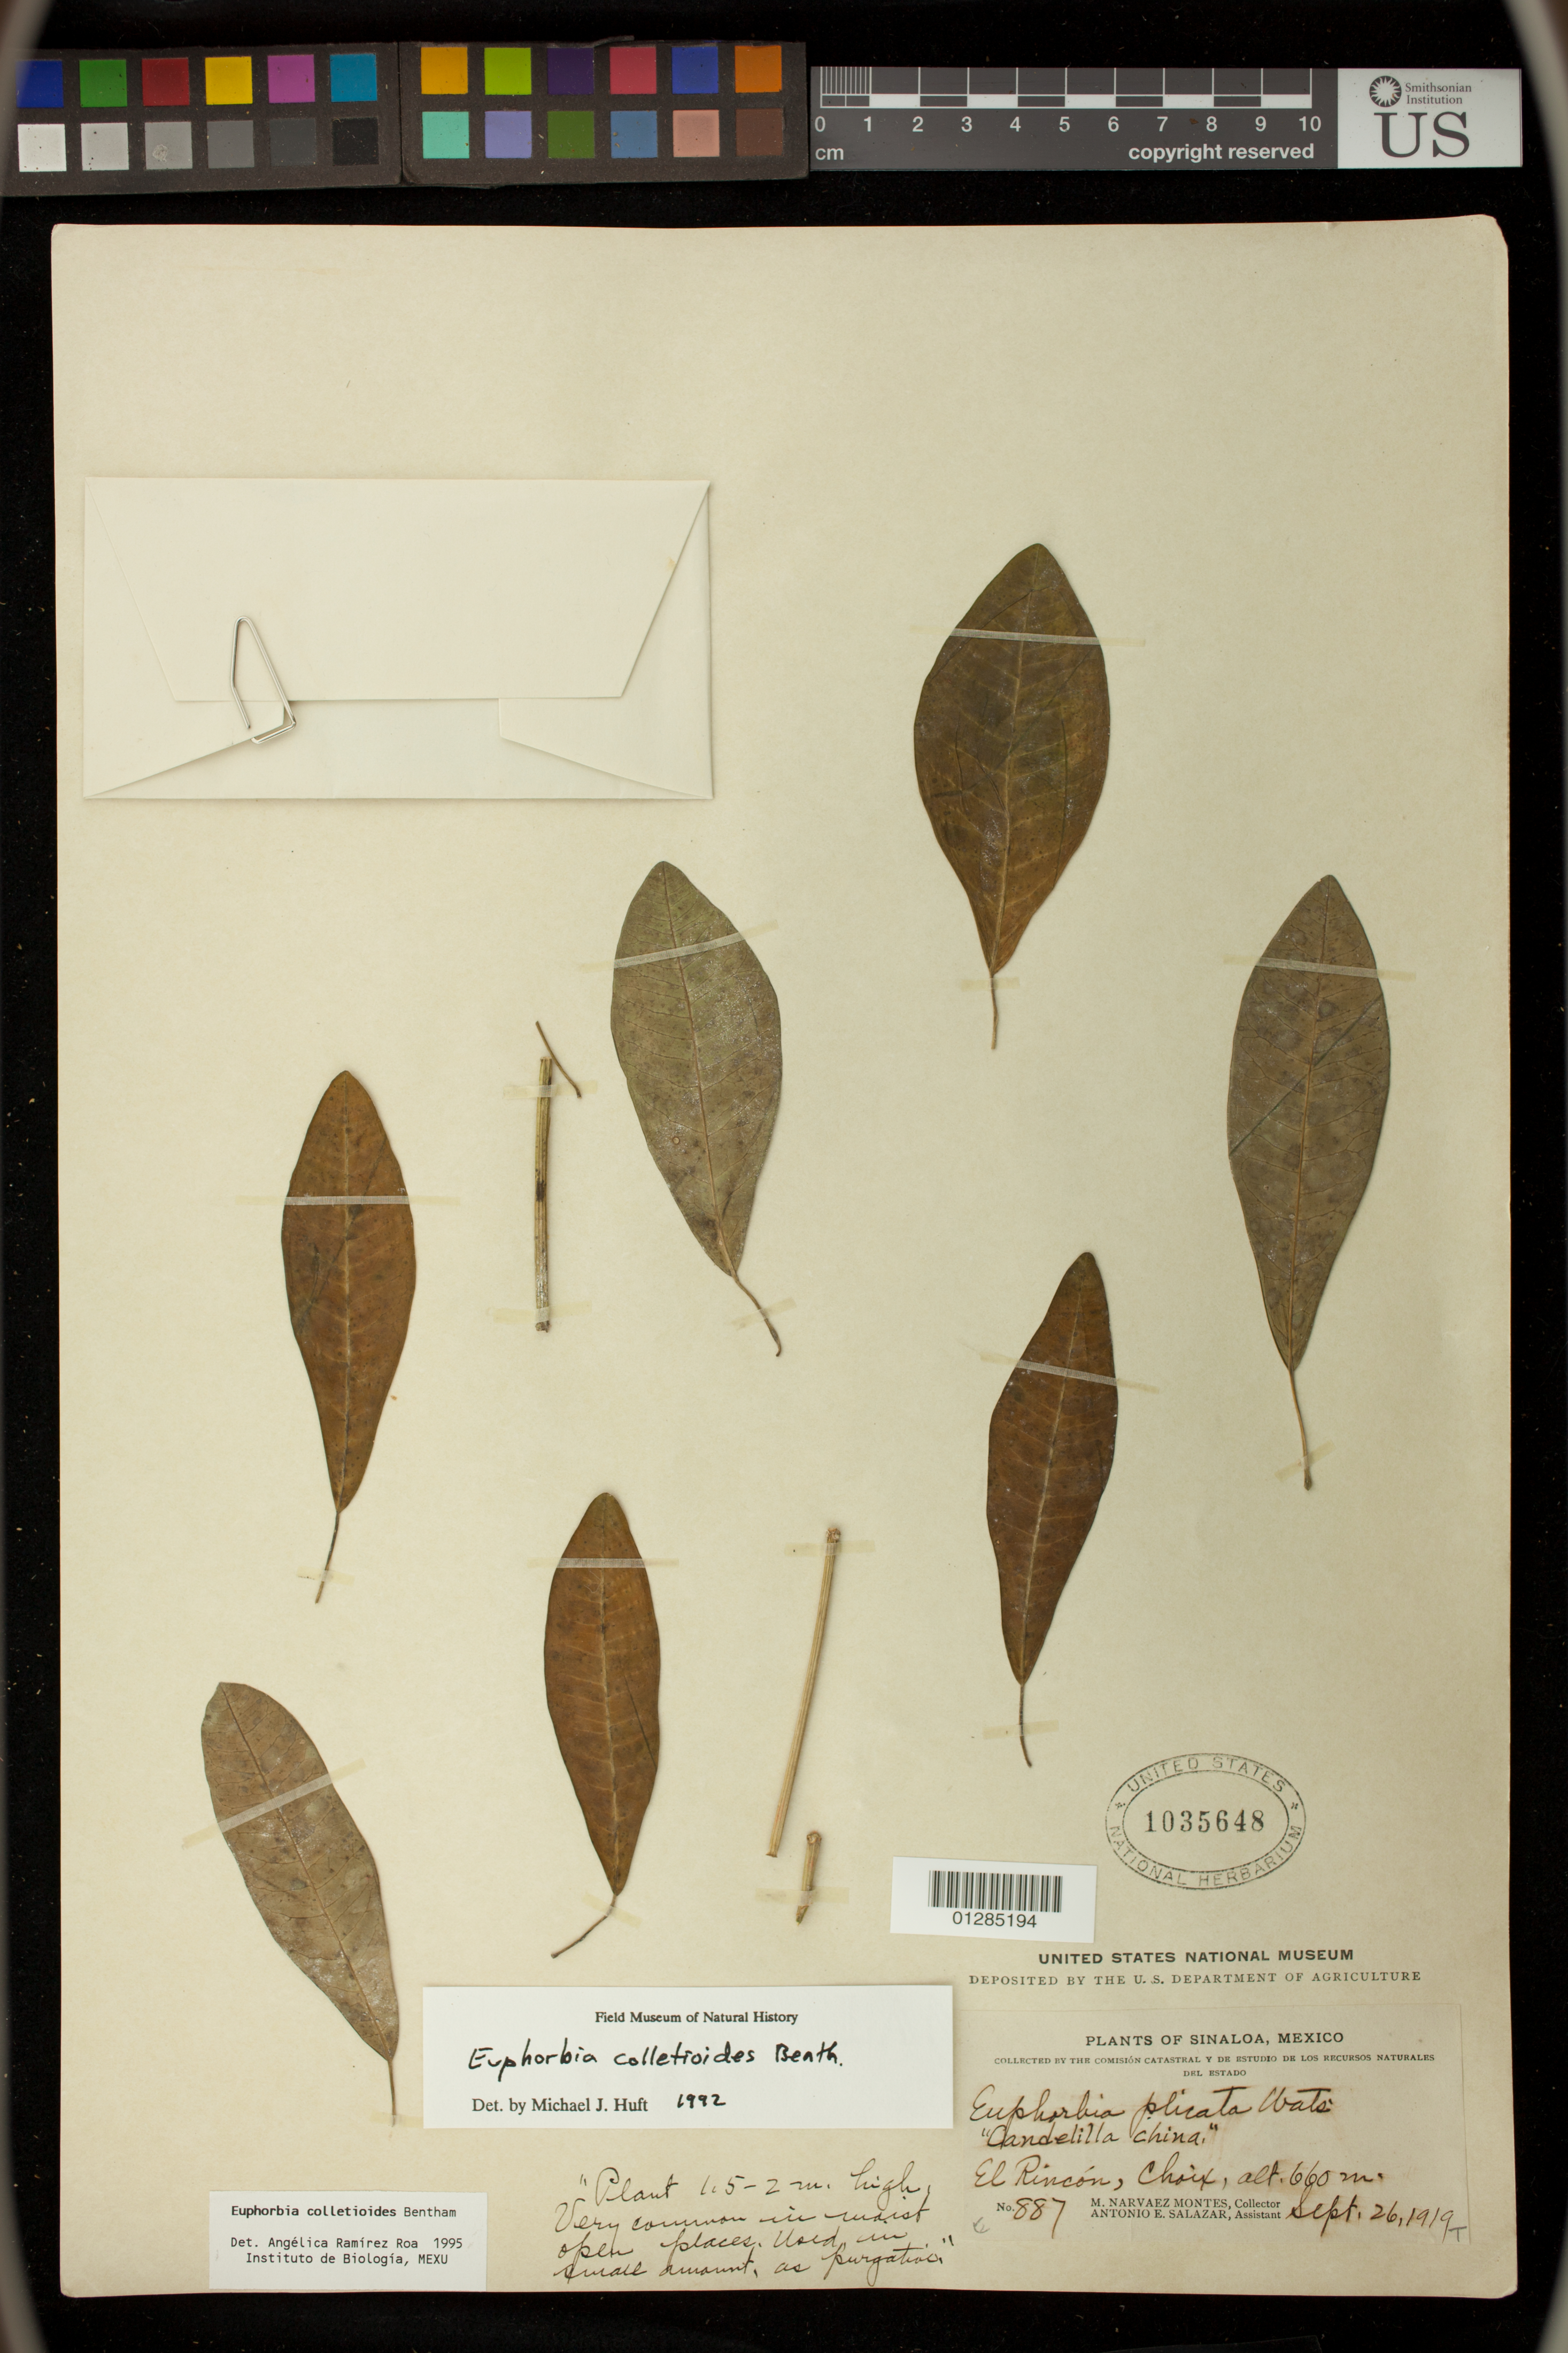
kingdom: Plantae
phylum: Tracheophyta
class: Magnoliopsida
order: Malpighiales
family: Euphorbiaceae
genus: Euphorbia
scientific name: Euphorbia colletioides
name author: Benth.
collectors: M. Montes & A. E. Salazar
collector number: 887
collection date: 1919-09-26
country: Mexico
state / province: Sinaloa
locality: El Rincon, Choix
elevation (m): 660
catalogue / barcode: US 1035648